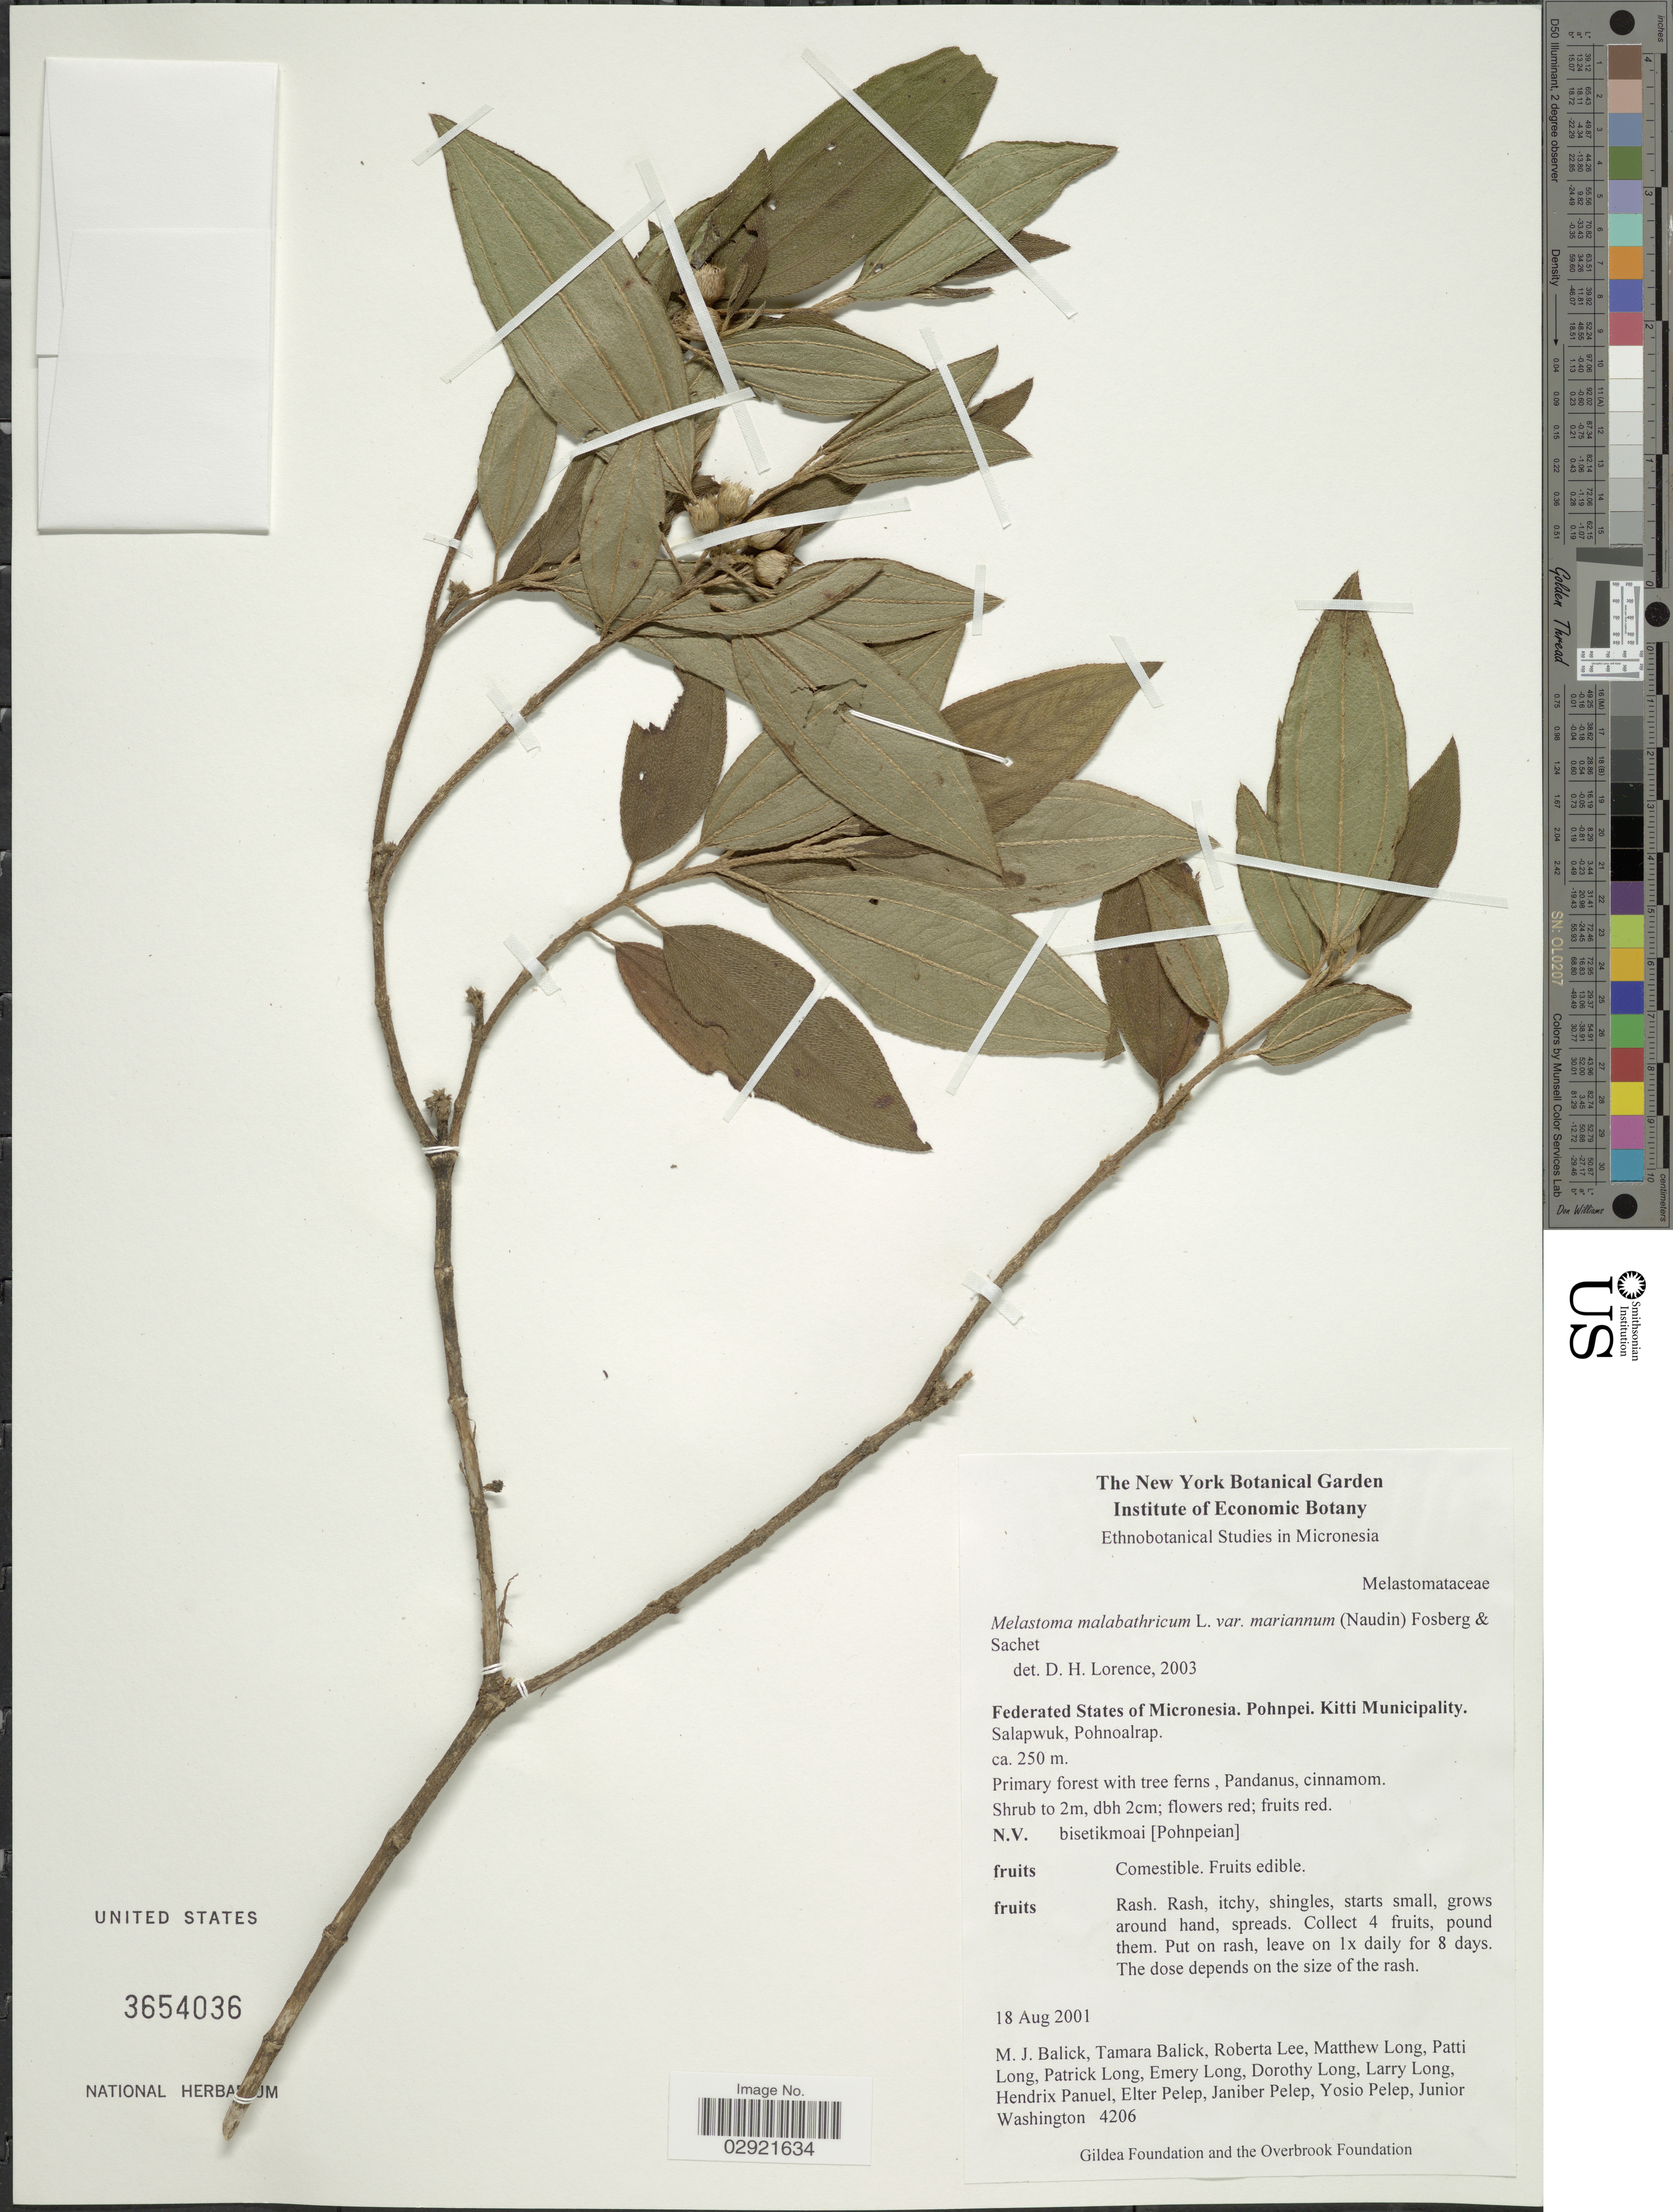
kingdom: Plantae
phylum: Tracheophyta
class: Magnoliopsida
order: Myrtales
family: Melastomataceae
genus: Melastoma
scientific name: Melastoma malabathricum var. marianum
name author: (Naudin) Fosberg & Sachet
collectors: M. J. Balick, T. Balick, R. Lee, M. Long & et al.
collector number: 4206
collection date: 2001-08-18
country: Micronesia, Federated States of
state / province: Pohnpei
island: Pohnpei [Ponape]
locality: Kitti Municipality. Salapwuk, Pohnoalrap.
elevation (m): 250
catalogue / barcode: US 3654036